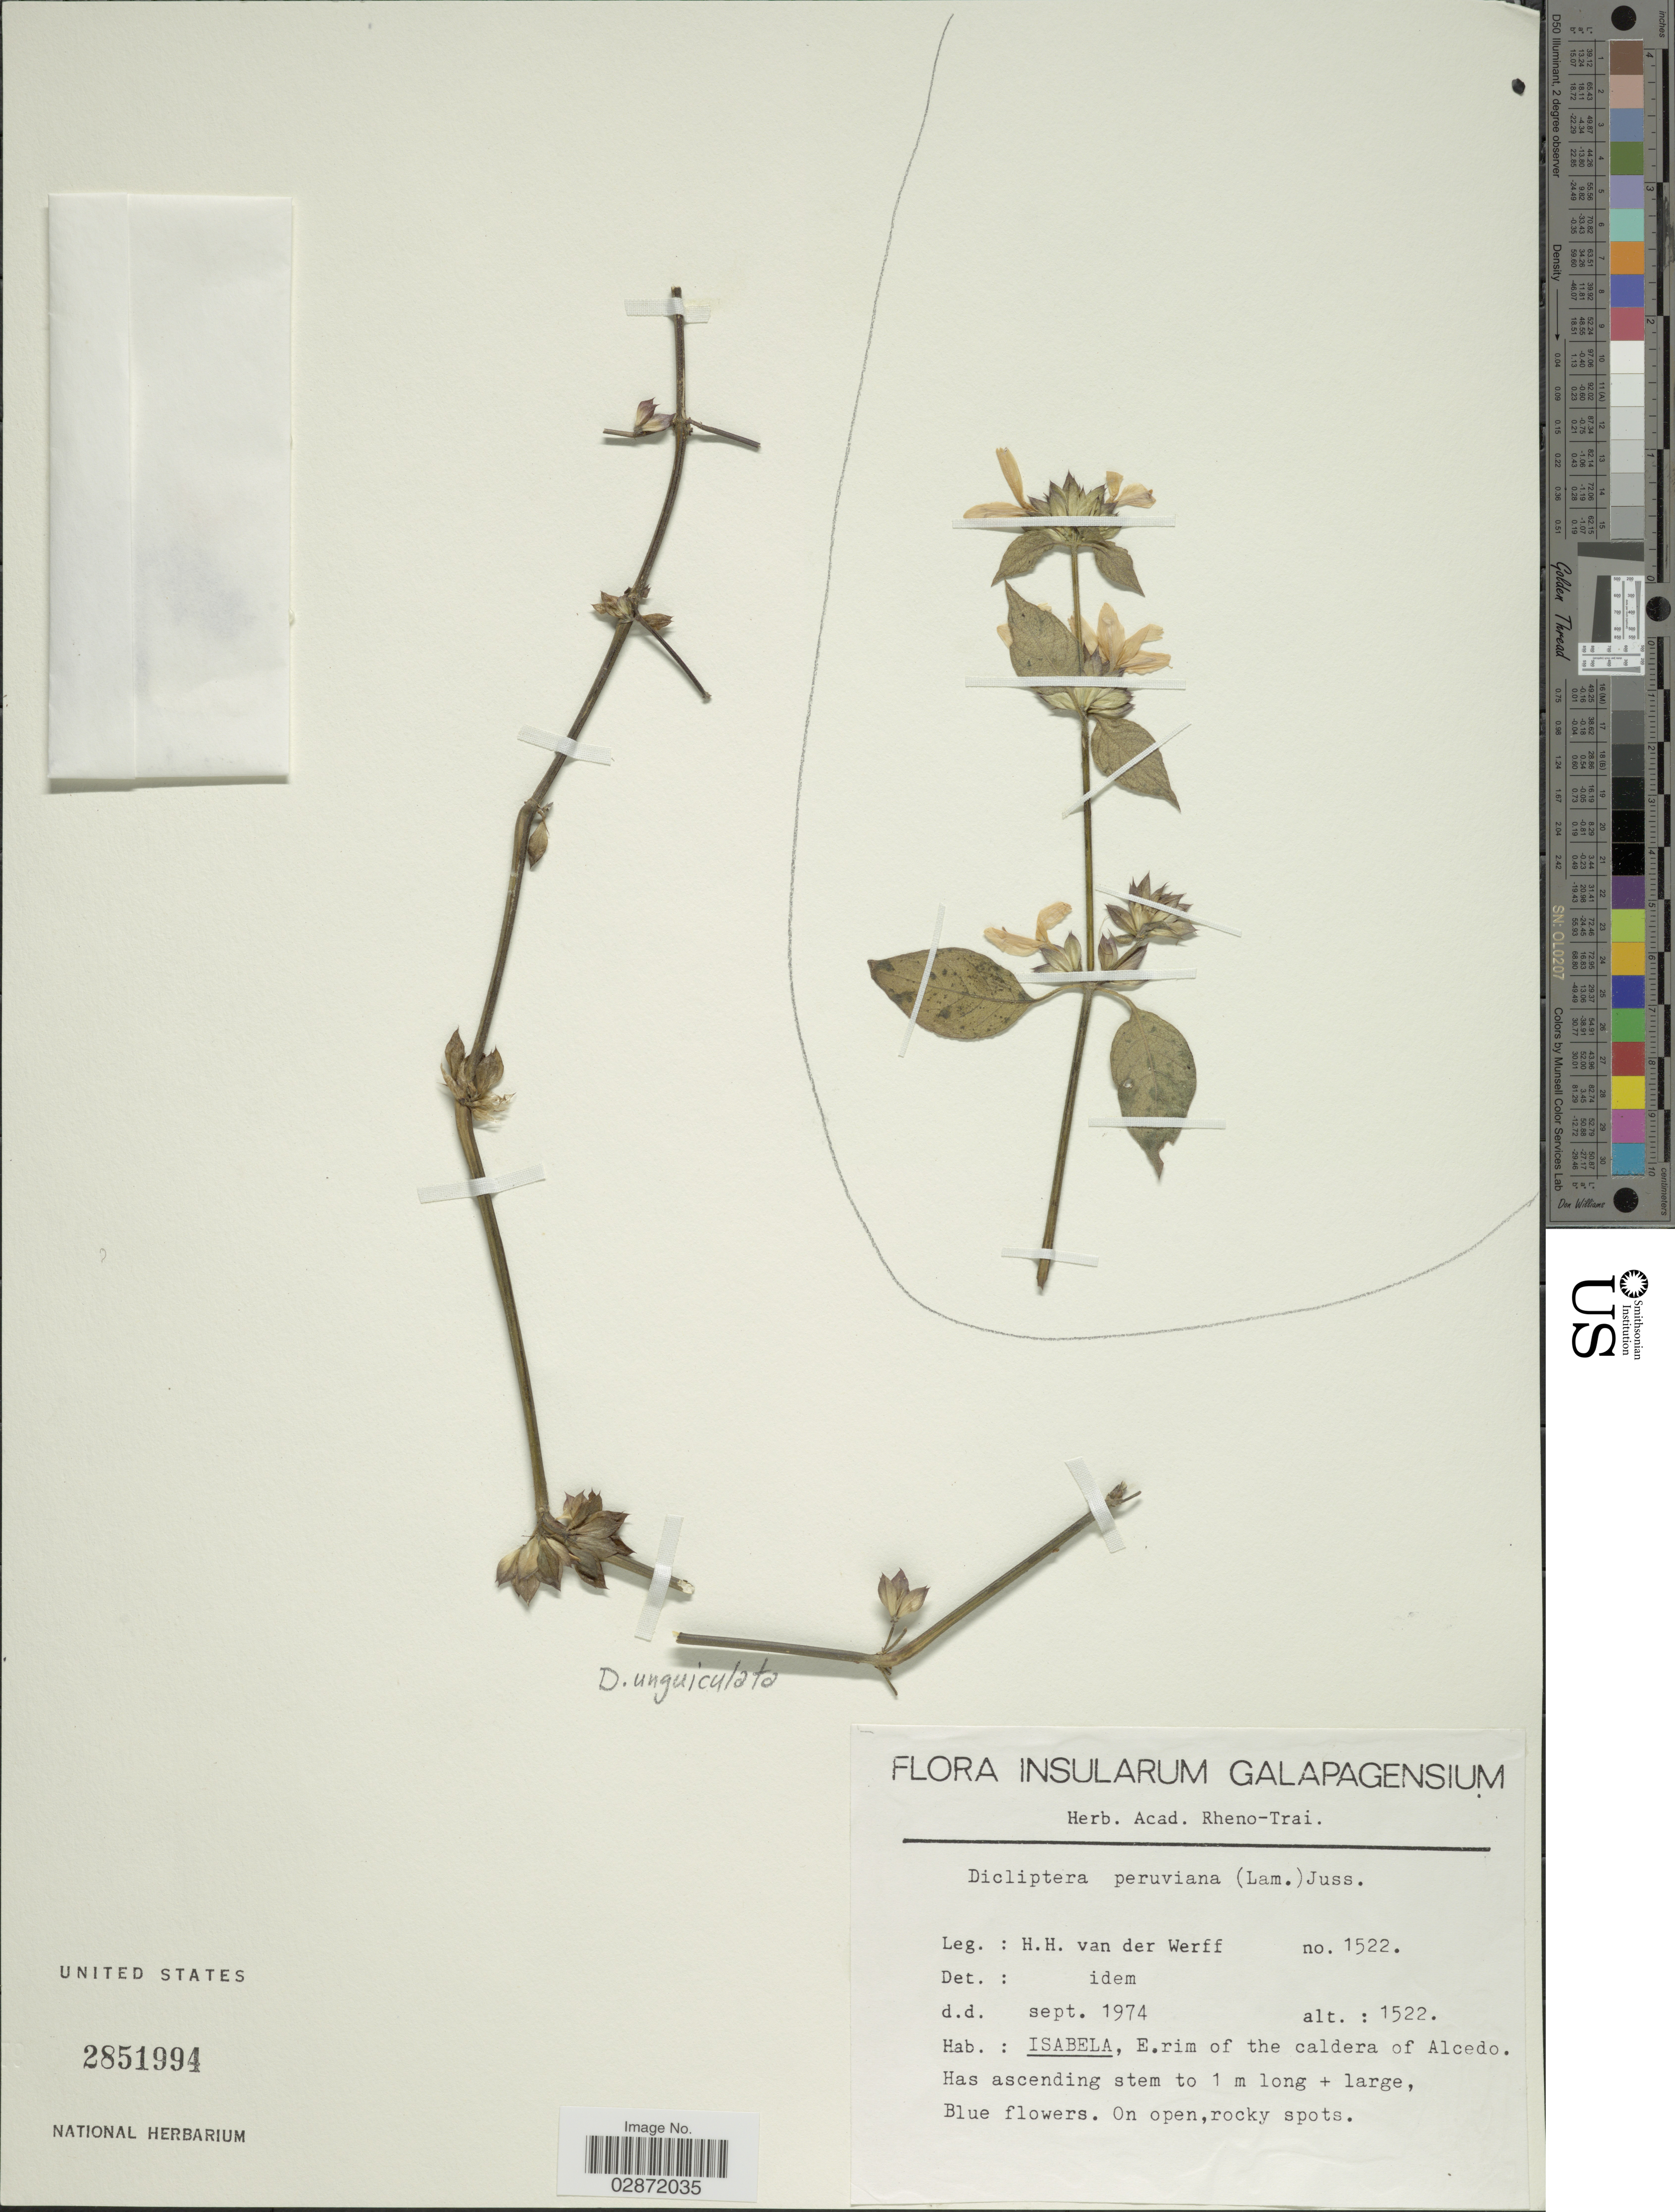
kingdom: Plantae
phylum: Tracheophyta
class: Magnoliopsida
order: Lamiales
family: Acanthaceae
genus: Dicliptera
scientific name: Dicliptera peruviana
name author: (Ruiz & Pav.) Juss.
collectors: H. van der Werff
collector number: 1522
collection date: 1974-09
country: Ecuador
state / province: Colón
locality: Isabela, E. rim of the caldera of Alcedo. Insularum Galapagensium.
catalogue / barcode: US 2851994